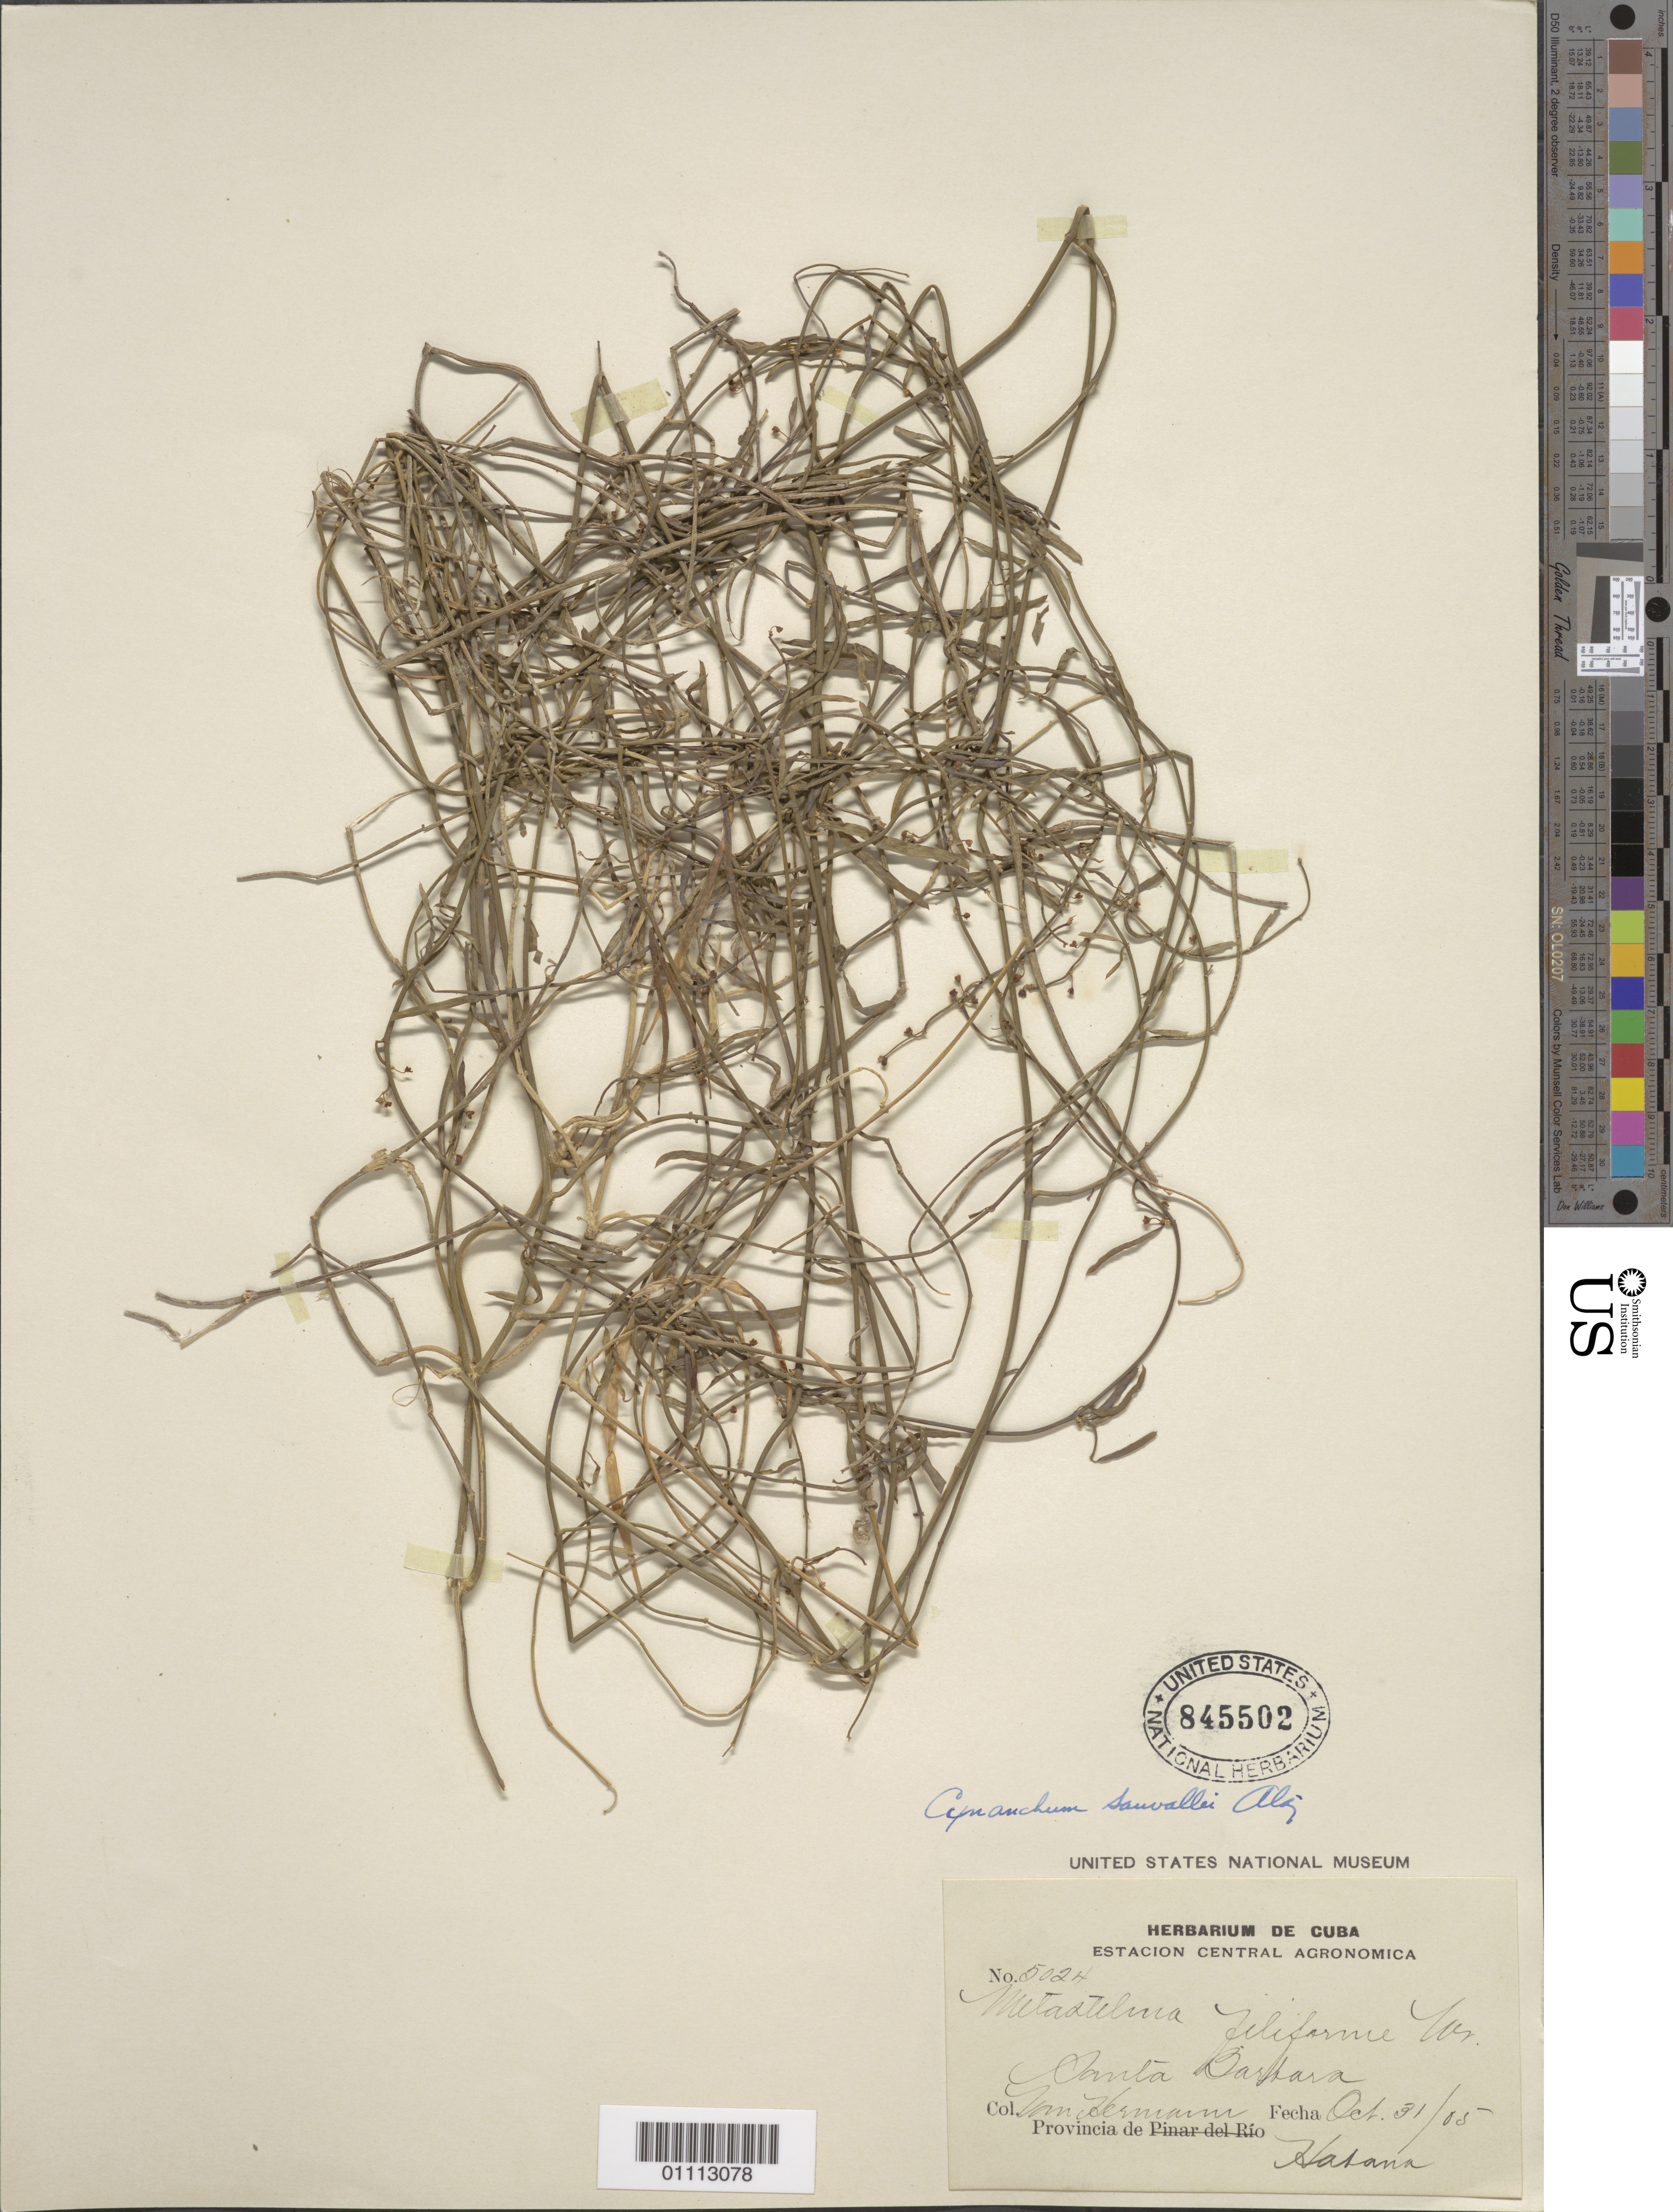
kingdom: Plantae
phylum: Tracheophyta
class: Magnoliopsida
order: Gentianales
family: Apocynaceae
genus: Cynanchum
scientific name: Cynanchum salinarum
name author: (Griseb.) Alain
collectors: H. A. Van Hermann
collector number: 5024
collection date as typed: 31 Oct 1905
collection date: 1905-10-31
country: Cuba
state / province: Pinar del Rio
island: Cuba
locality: Santa Barbara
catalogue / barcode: US 845502